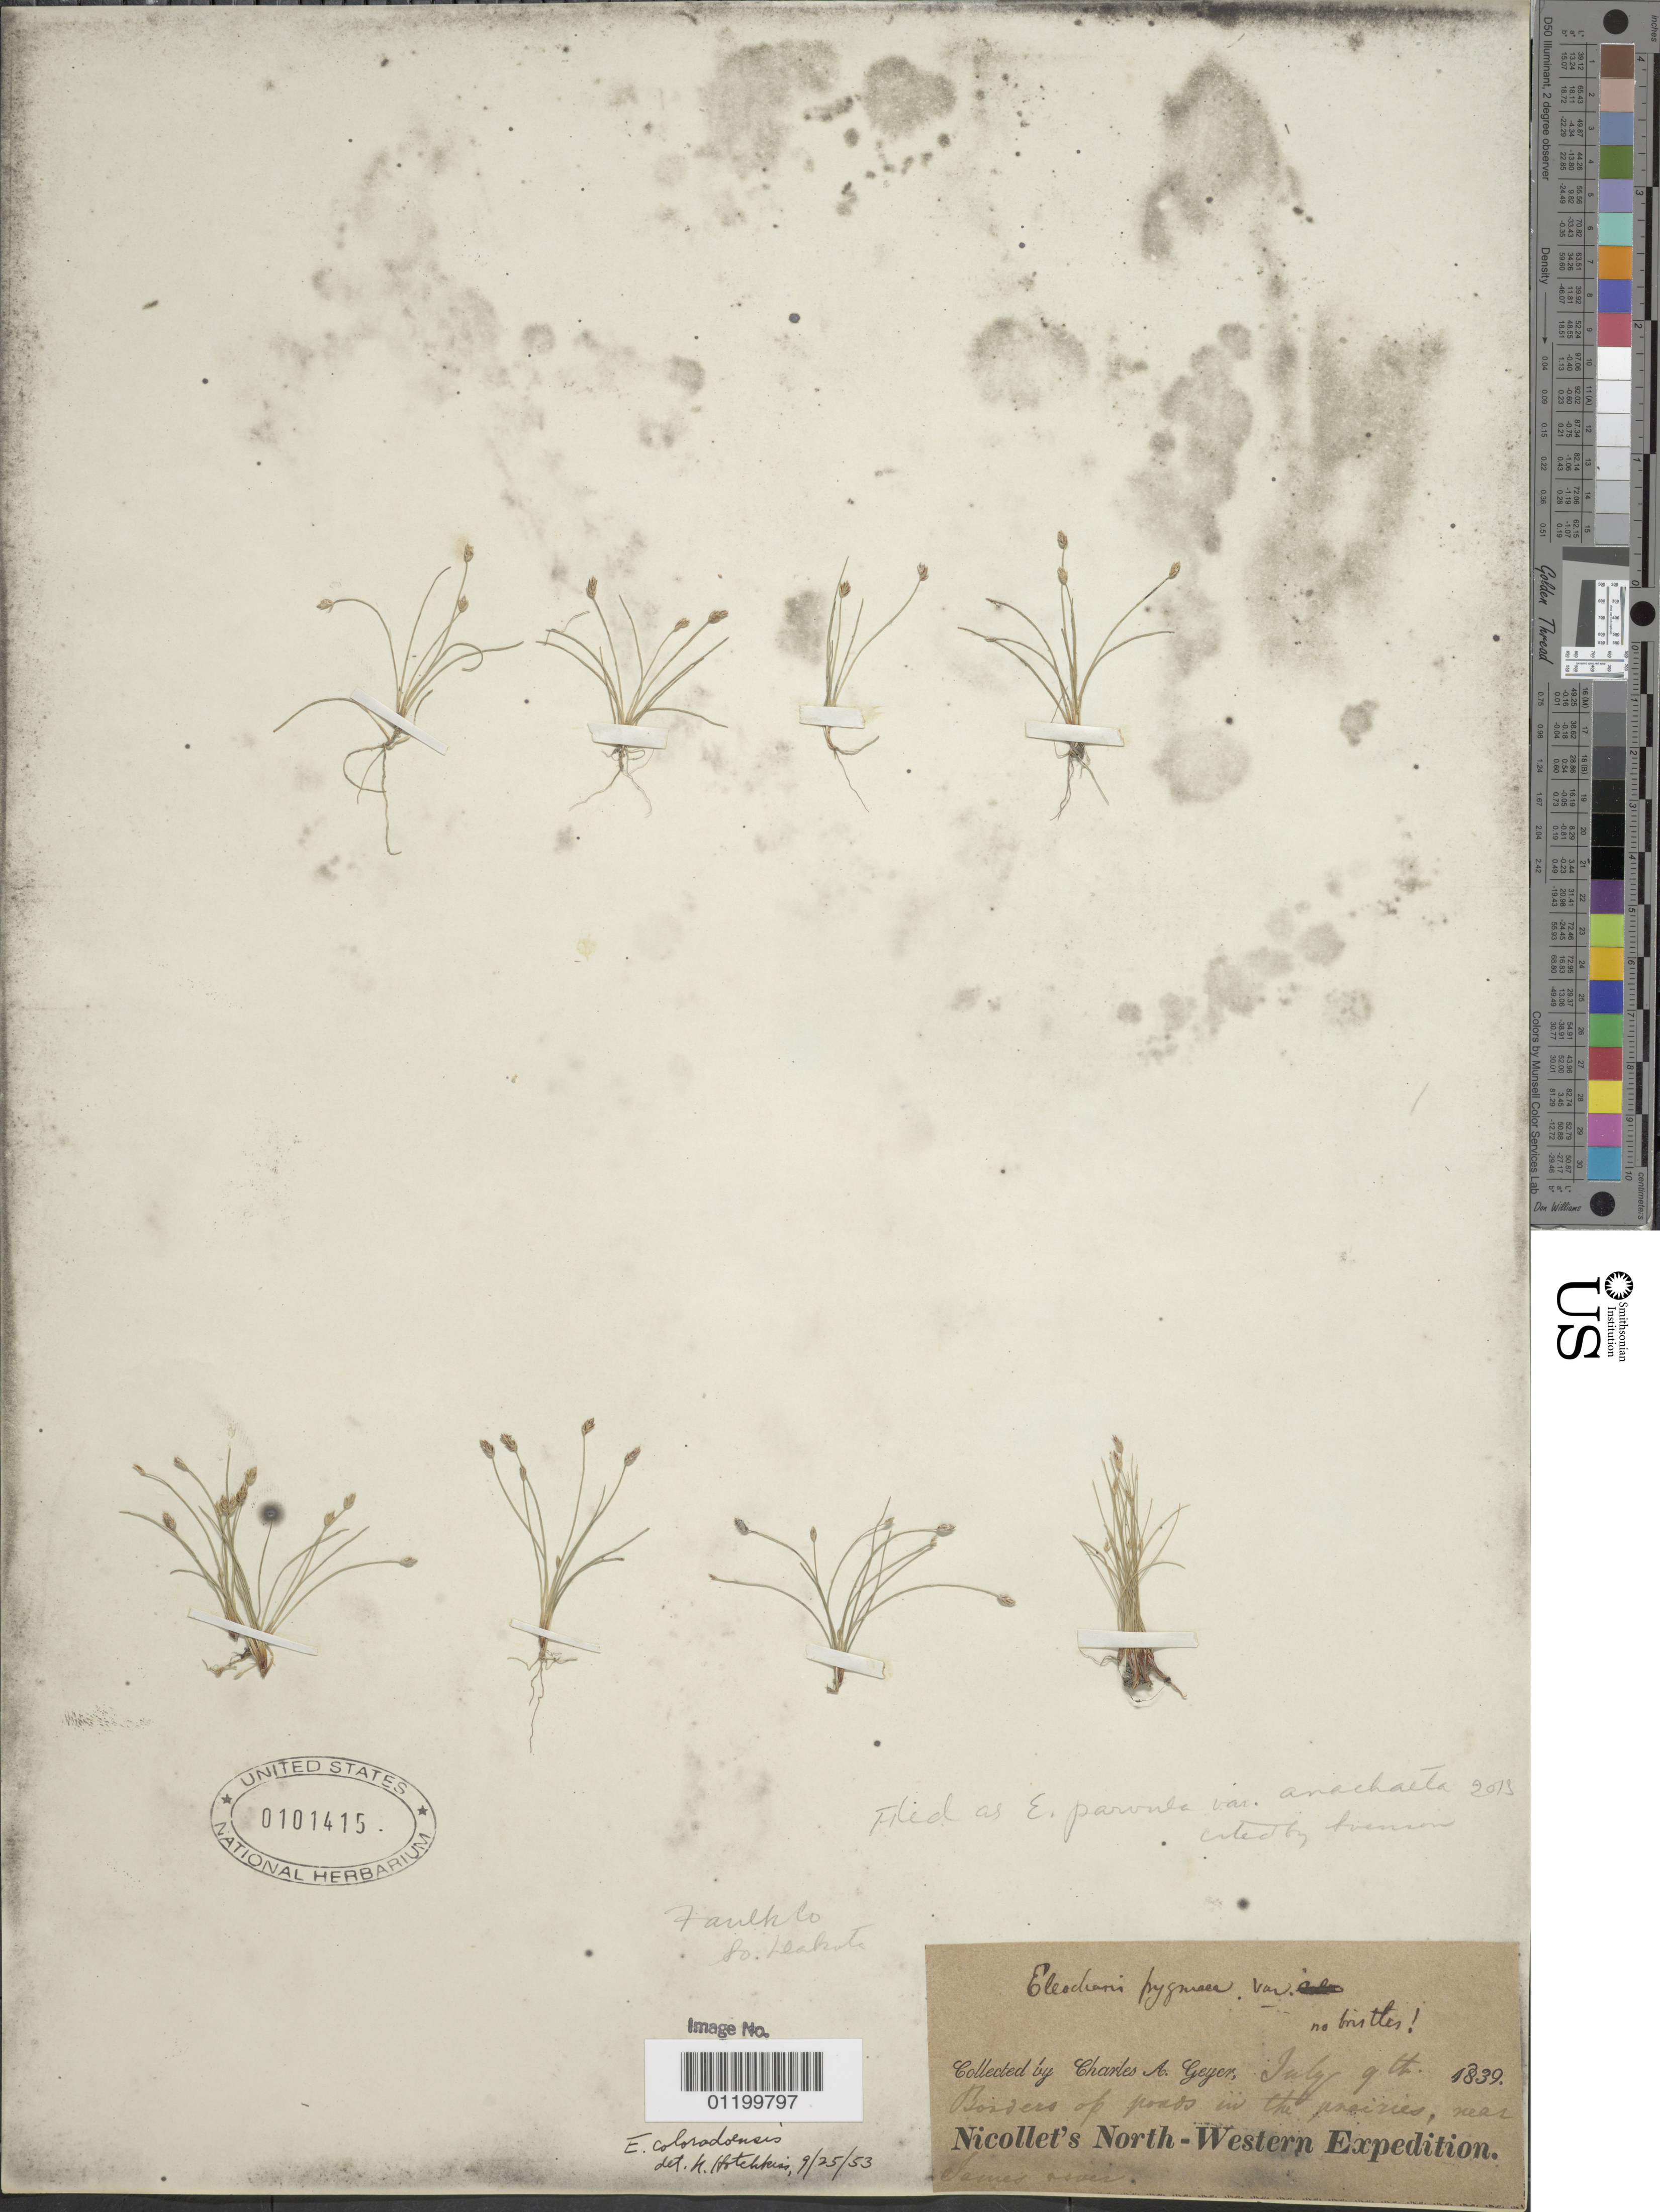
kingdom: Plantae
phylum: Tracheophyta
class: Liliopsida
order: Poales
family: Cyperaceae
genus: Eleocharis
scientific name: Eleocharis parvula var. anachaeta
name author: (Torr.) Svenson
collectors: C. A. Geyer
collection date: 1839-07-09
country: United States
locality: Borders of ponds in the prairies, near James River.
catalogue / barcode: US 101415